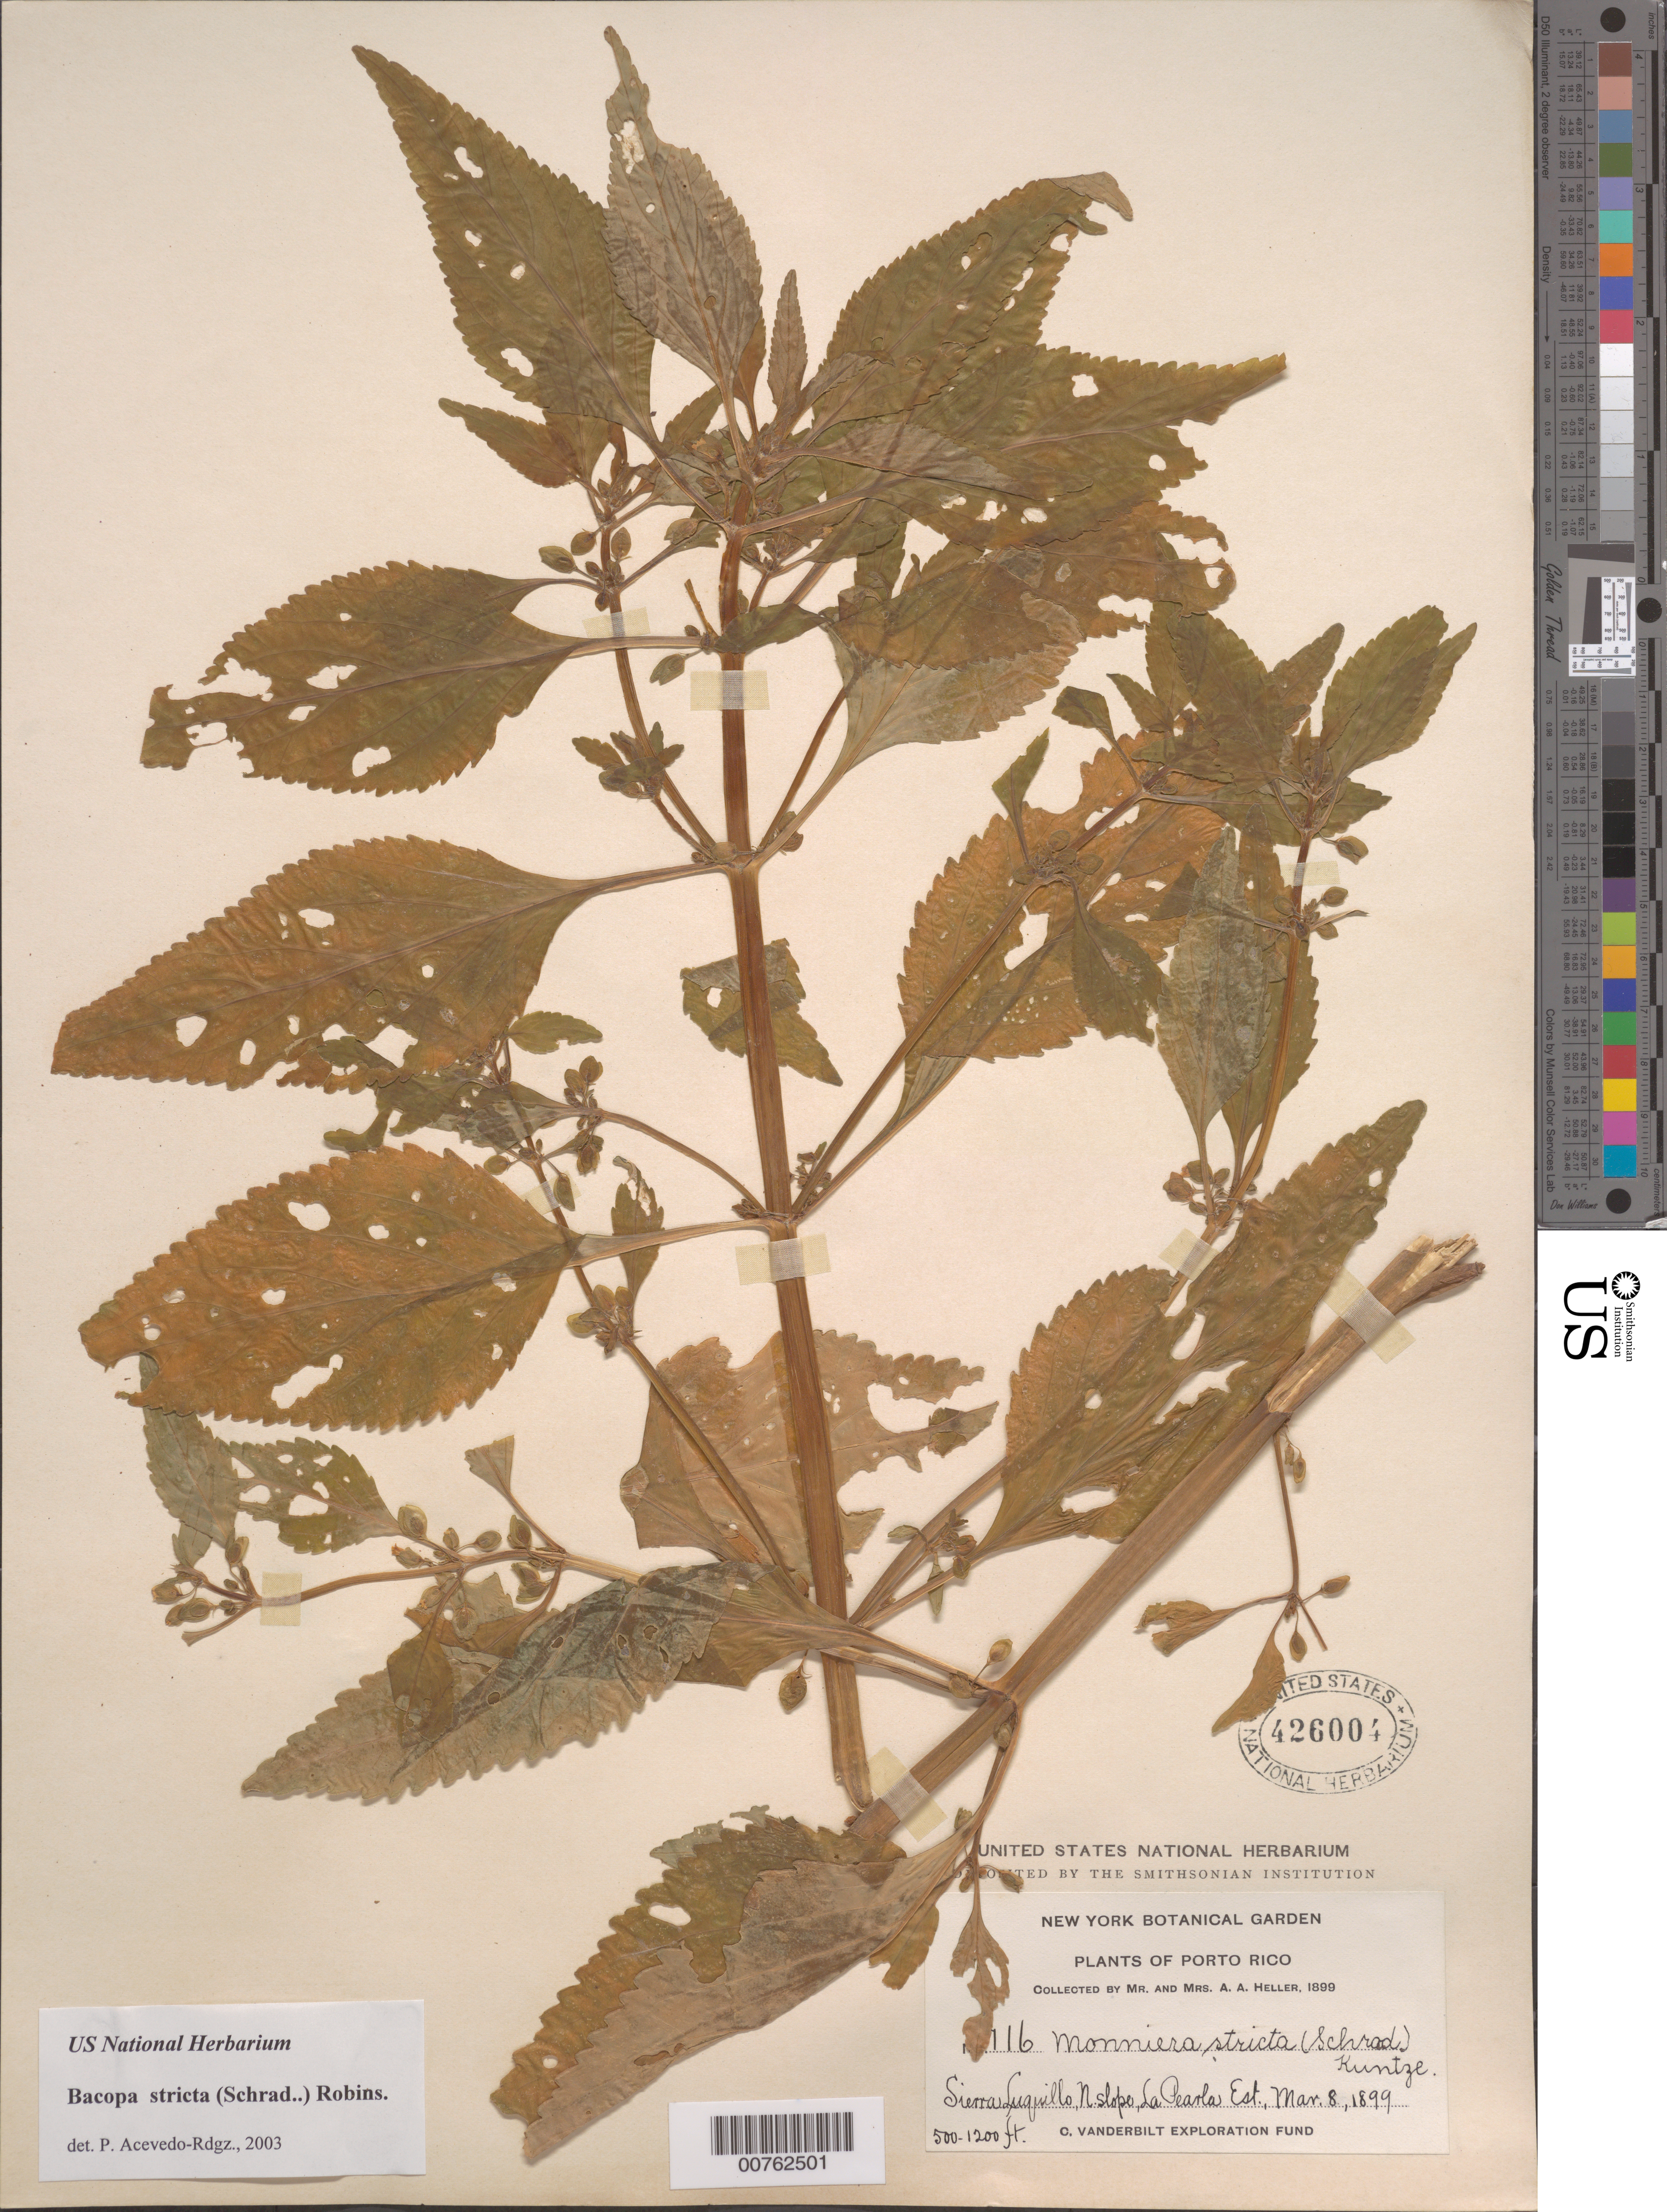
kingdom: Plantae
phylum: Tracheophyta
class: Magnoliopsida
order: Lamiales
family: Plantaginaceae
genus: Bacopa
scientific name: Bacopa stricta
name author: (Schrad.) B.L. Rob.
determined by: Acevedo-Rodríguez, P., (BOT), Smithsonian Institution - National Museum of Natural History (UNITED STATES)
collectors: A. A. Heller & E. G. Heller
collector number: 716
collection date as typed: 08 Mar 1899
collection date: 1899-03-08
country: Puerto Rico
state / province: Luquillo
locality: Sierra Luquillo, N slope La Perla Est.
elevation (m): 152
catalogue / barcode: US 426004